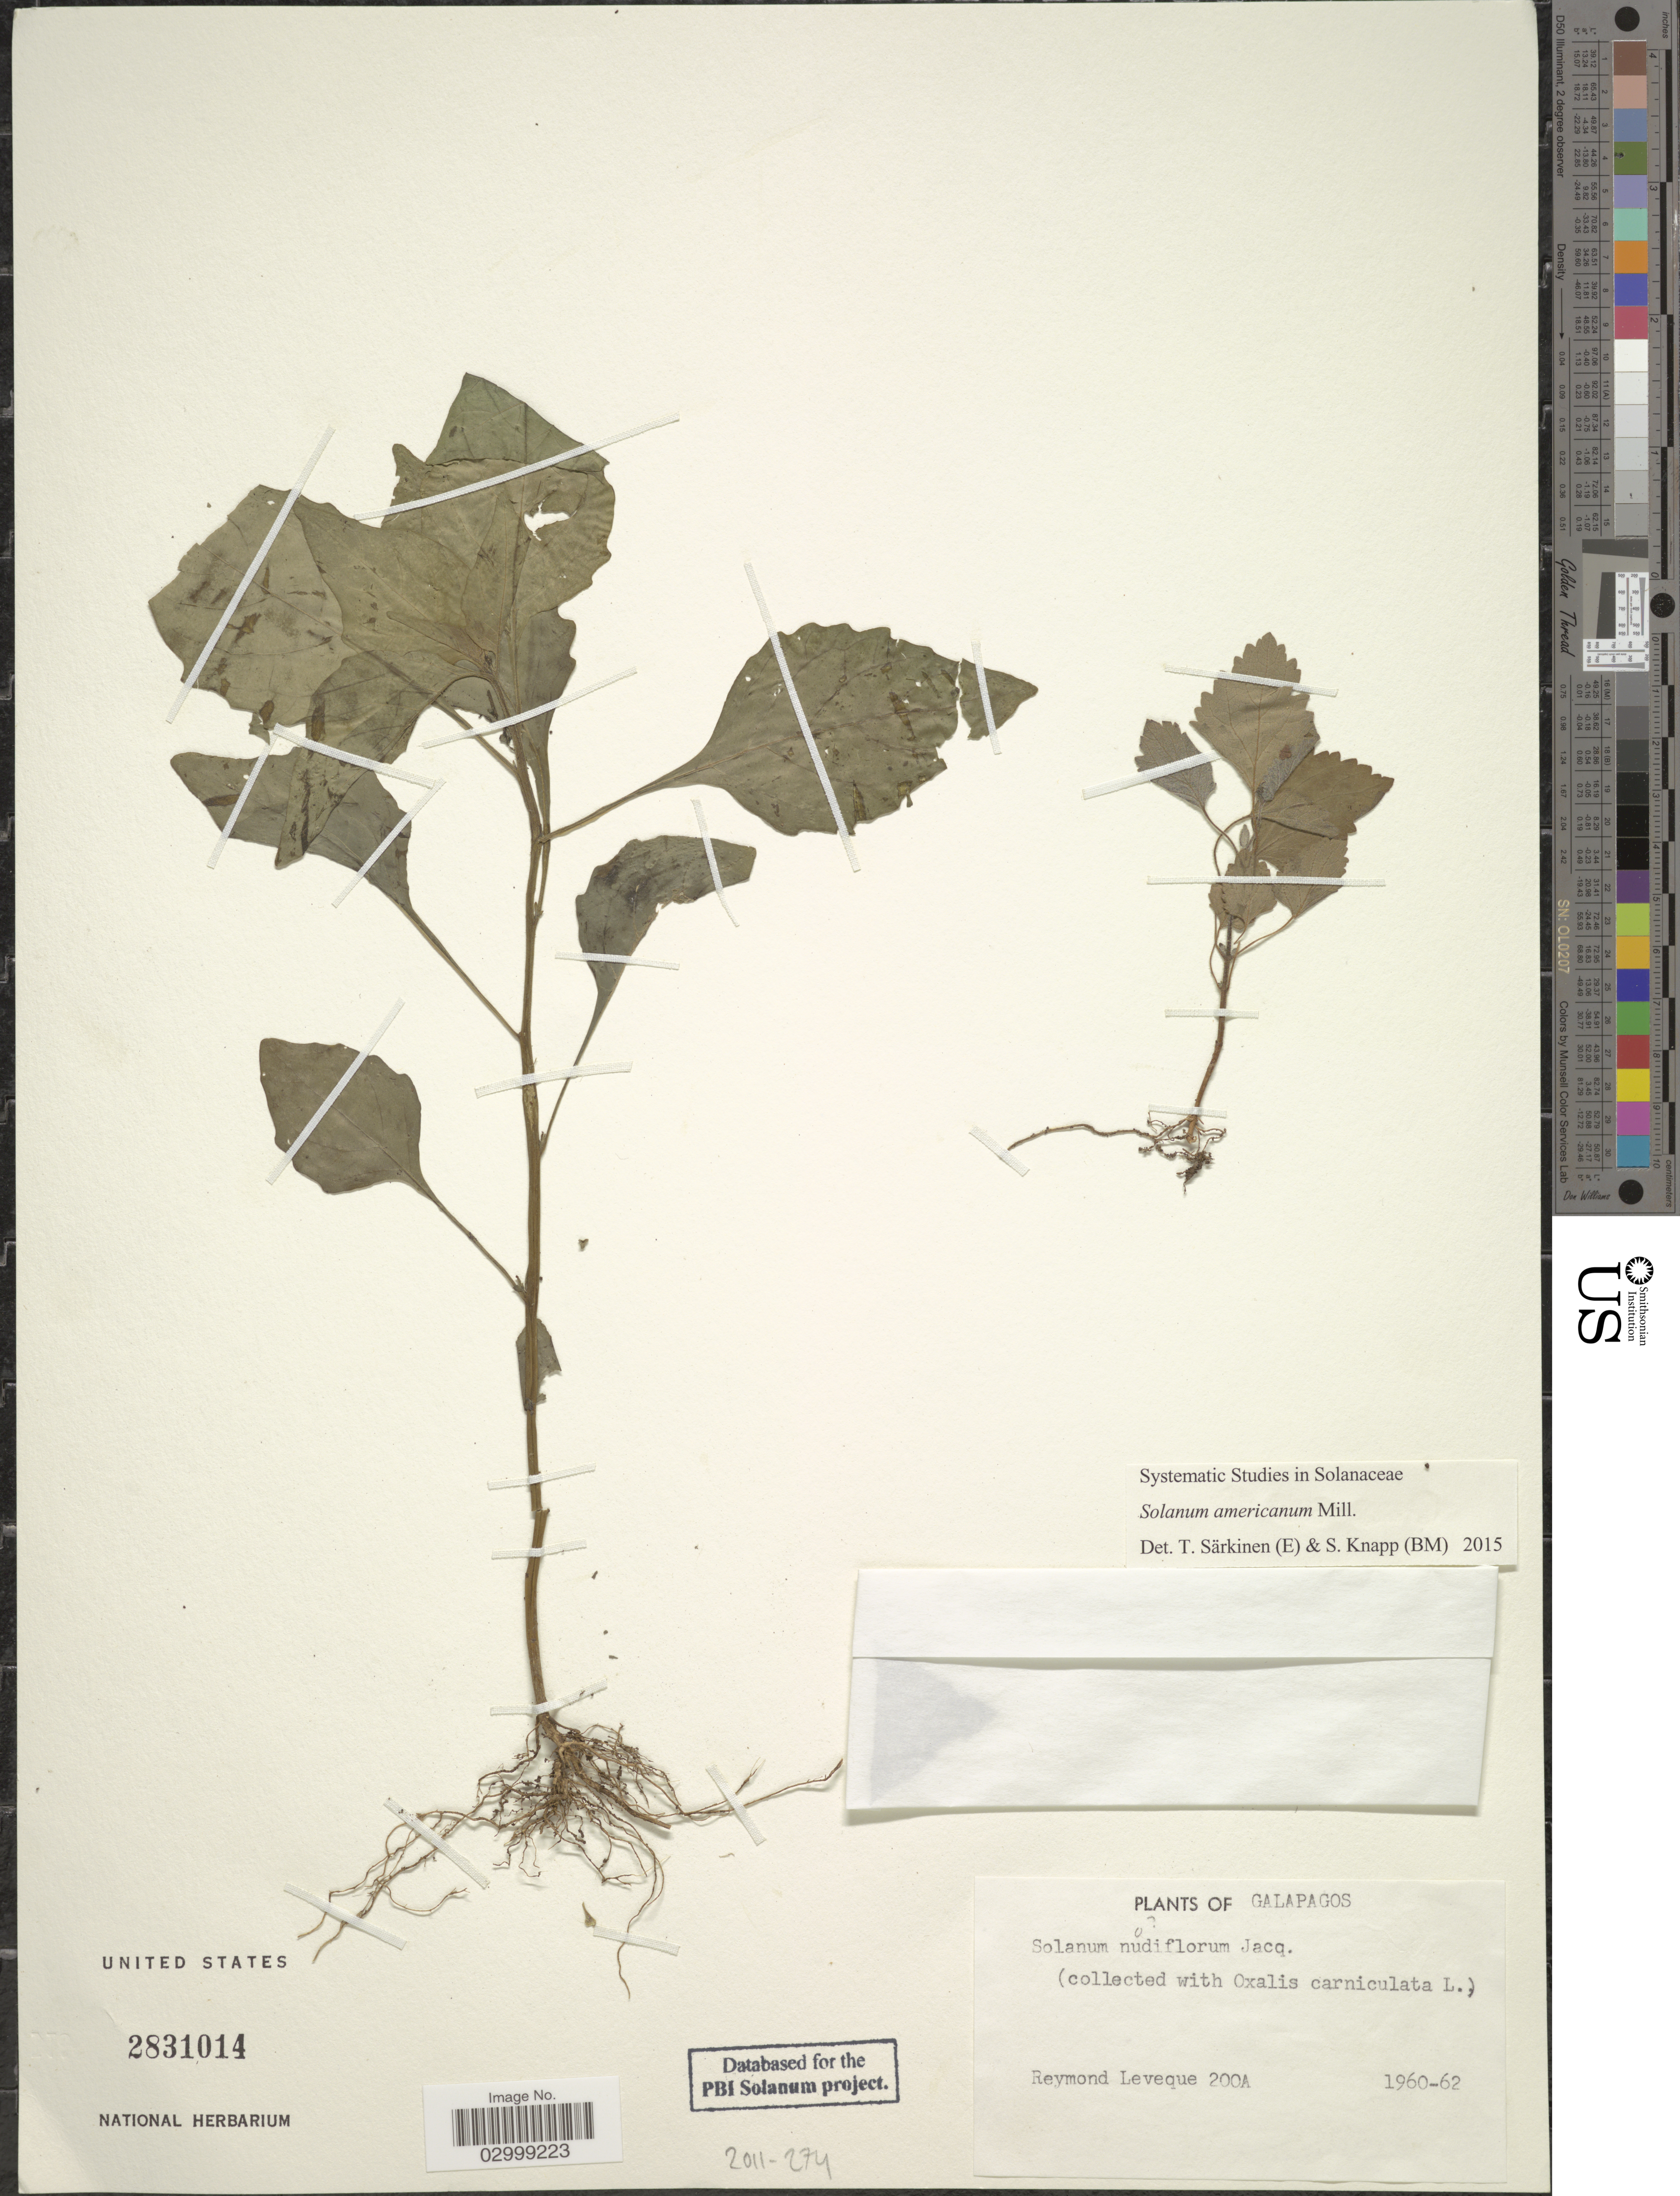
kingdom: Plantae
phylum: Tracheophyta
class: Magnoliopsida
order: Solanales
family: Solanaceae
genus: Solanum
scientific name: Solanum americanum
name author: Mill.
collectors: R. Lévêque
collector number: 200A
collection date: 1960/1962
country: Ecuador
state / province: Colón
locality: Galapagos.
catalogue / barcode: US 2831014